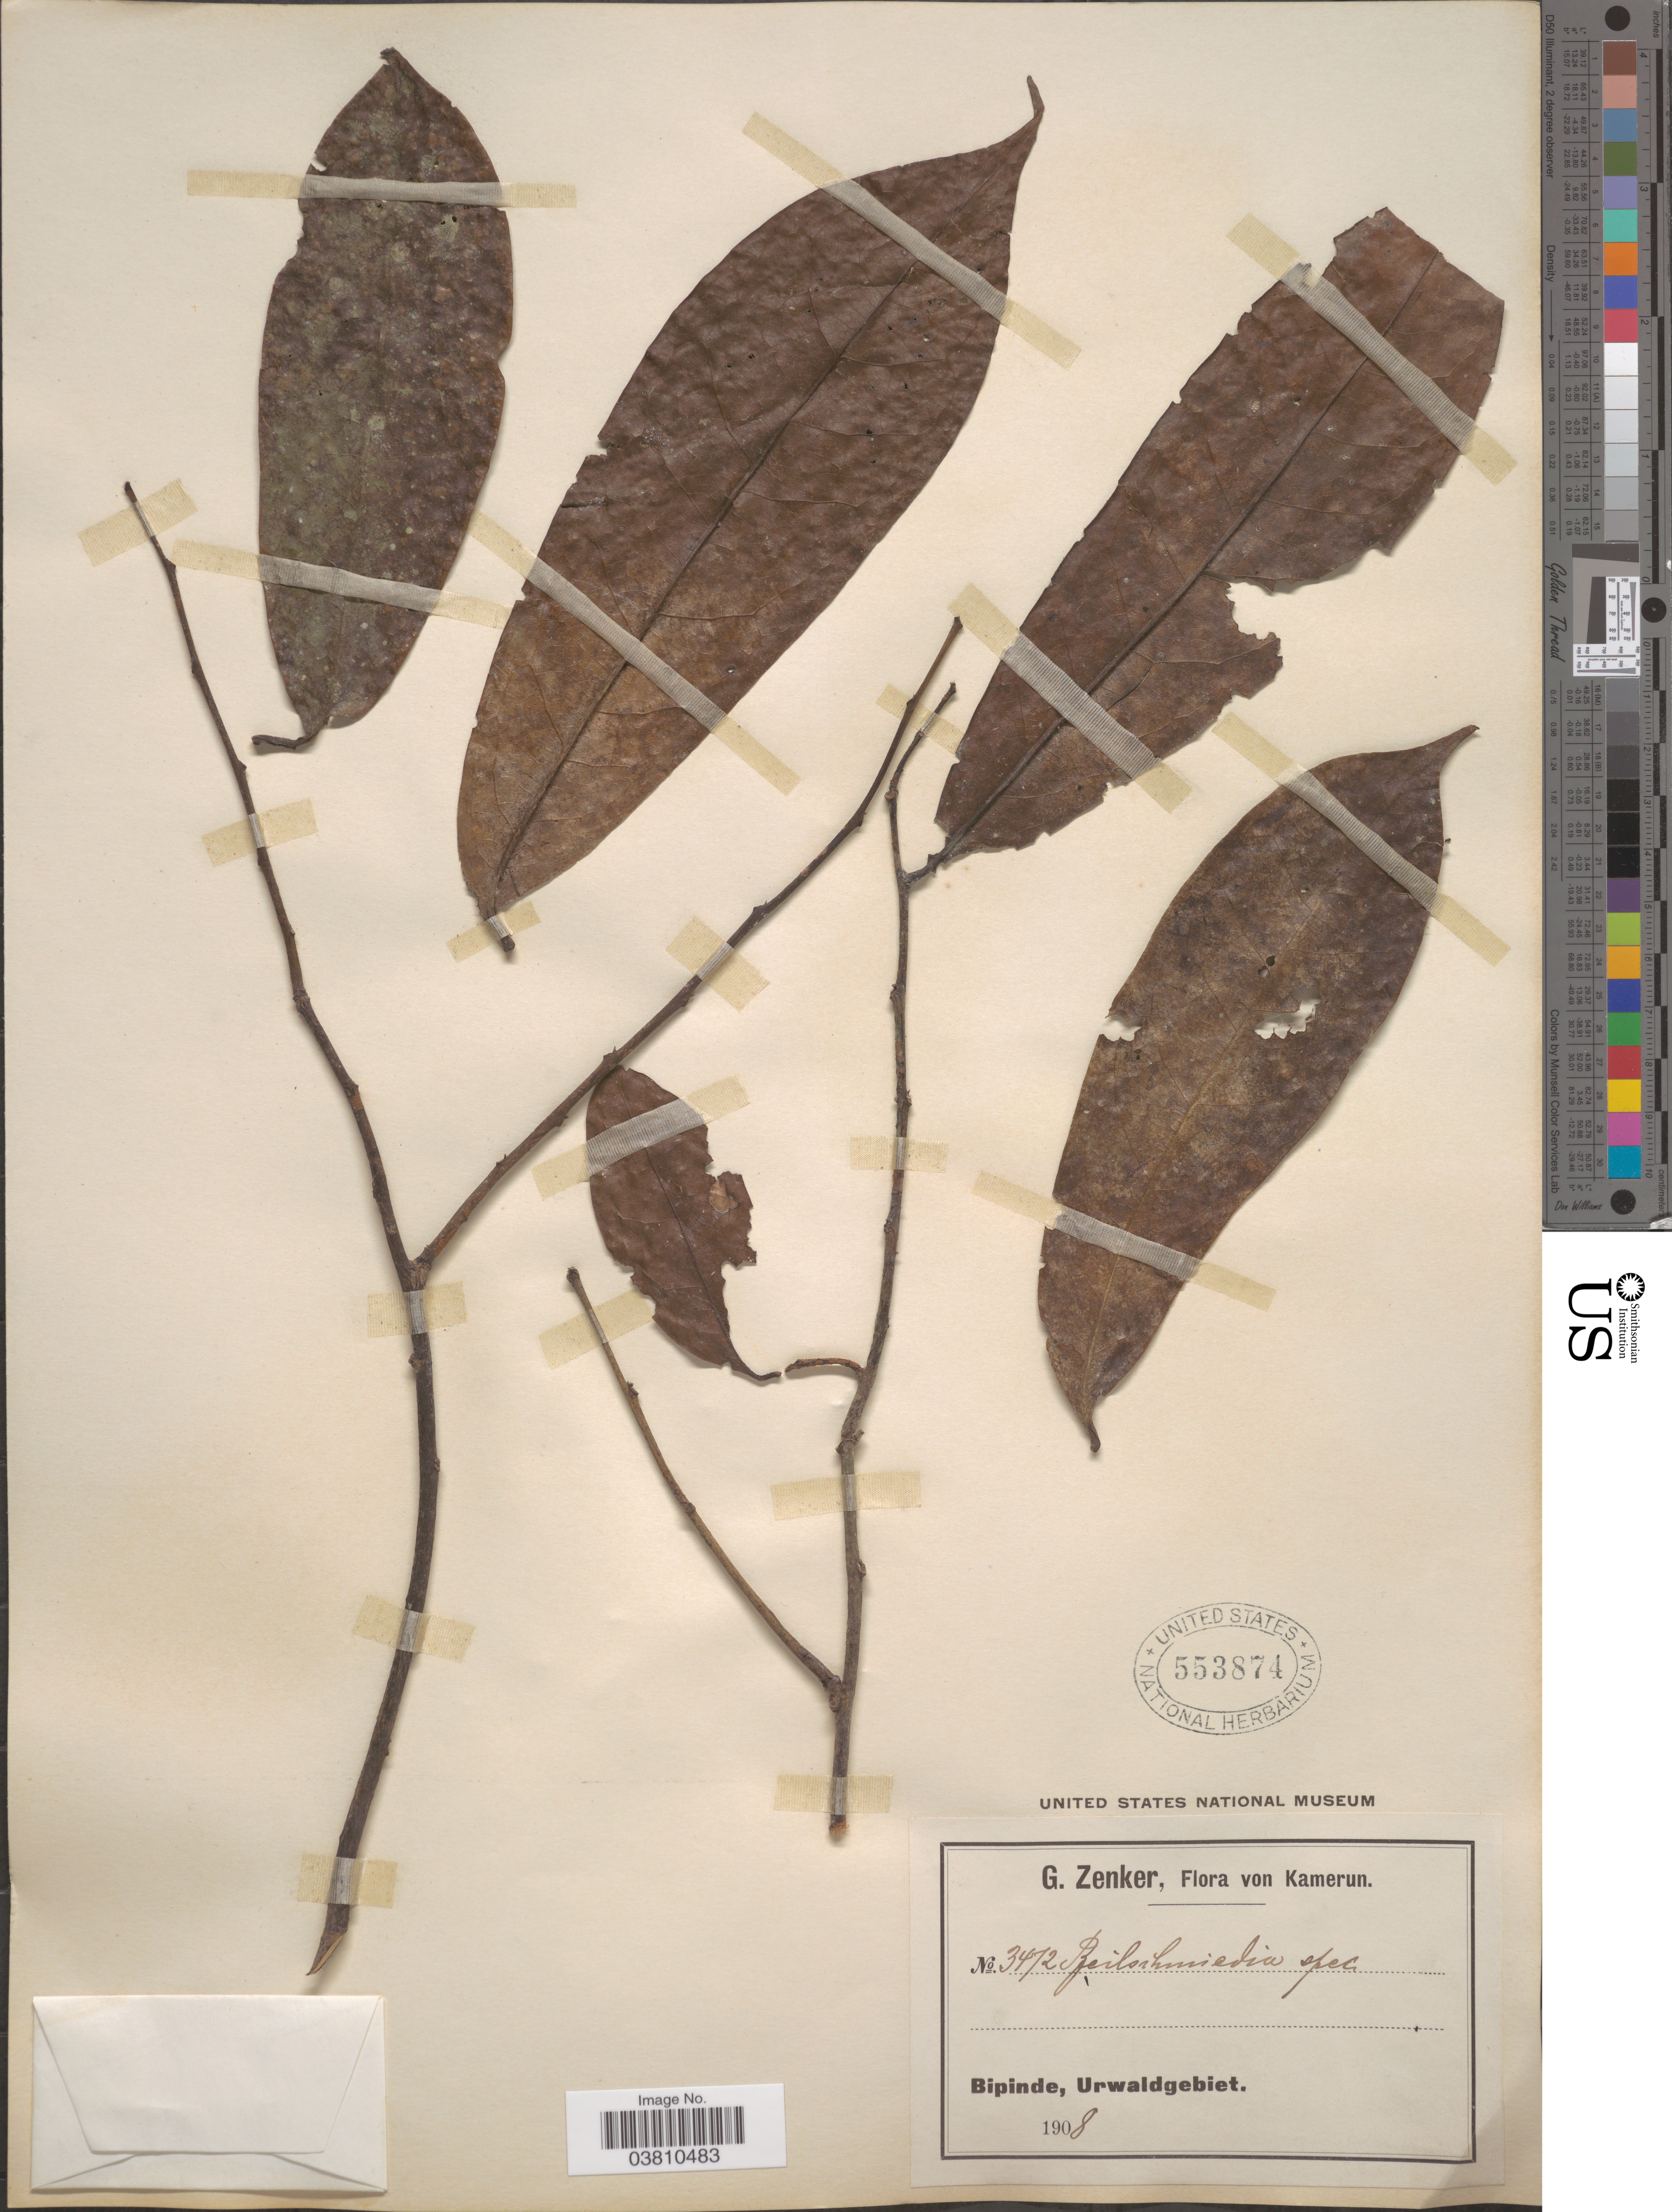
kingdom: Plantae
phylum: Tracheophyta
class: Magnoliopsida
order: Laurales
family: Lauraceae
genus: Beilschmiedia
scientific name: Beilschmiedia sp.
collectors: G. A. Zenker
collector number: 3472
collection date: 1908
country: Cameroon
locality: Bipinde, Urwaldgebiet.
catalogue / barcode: US 553874